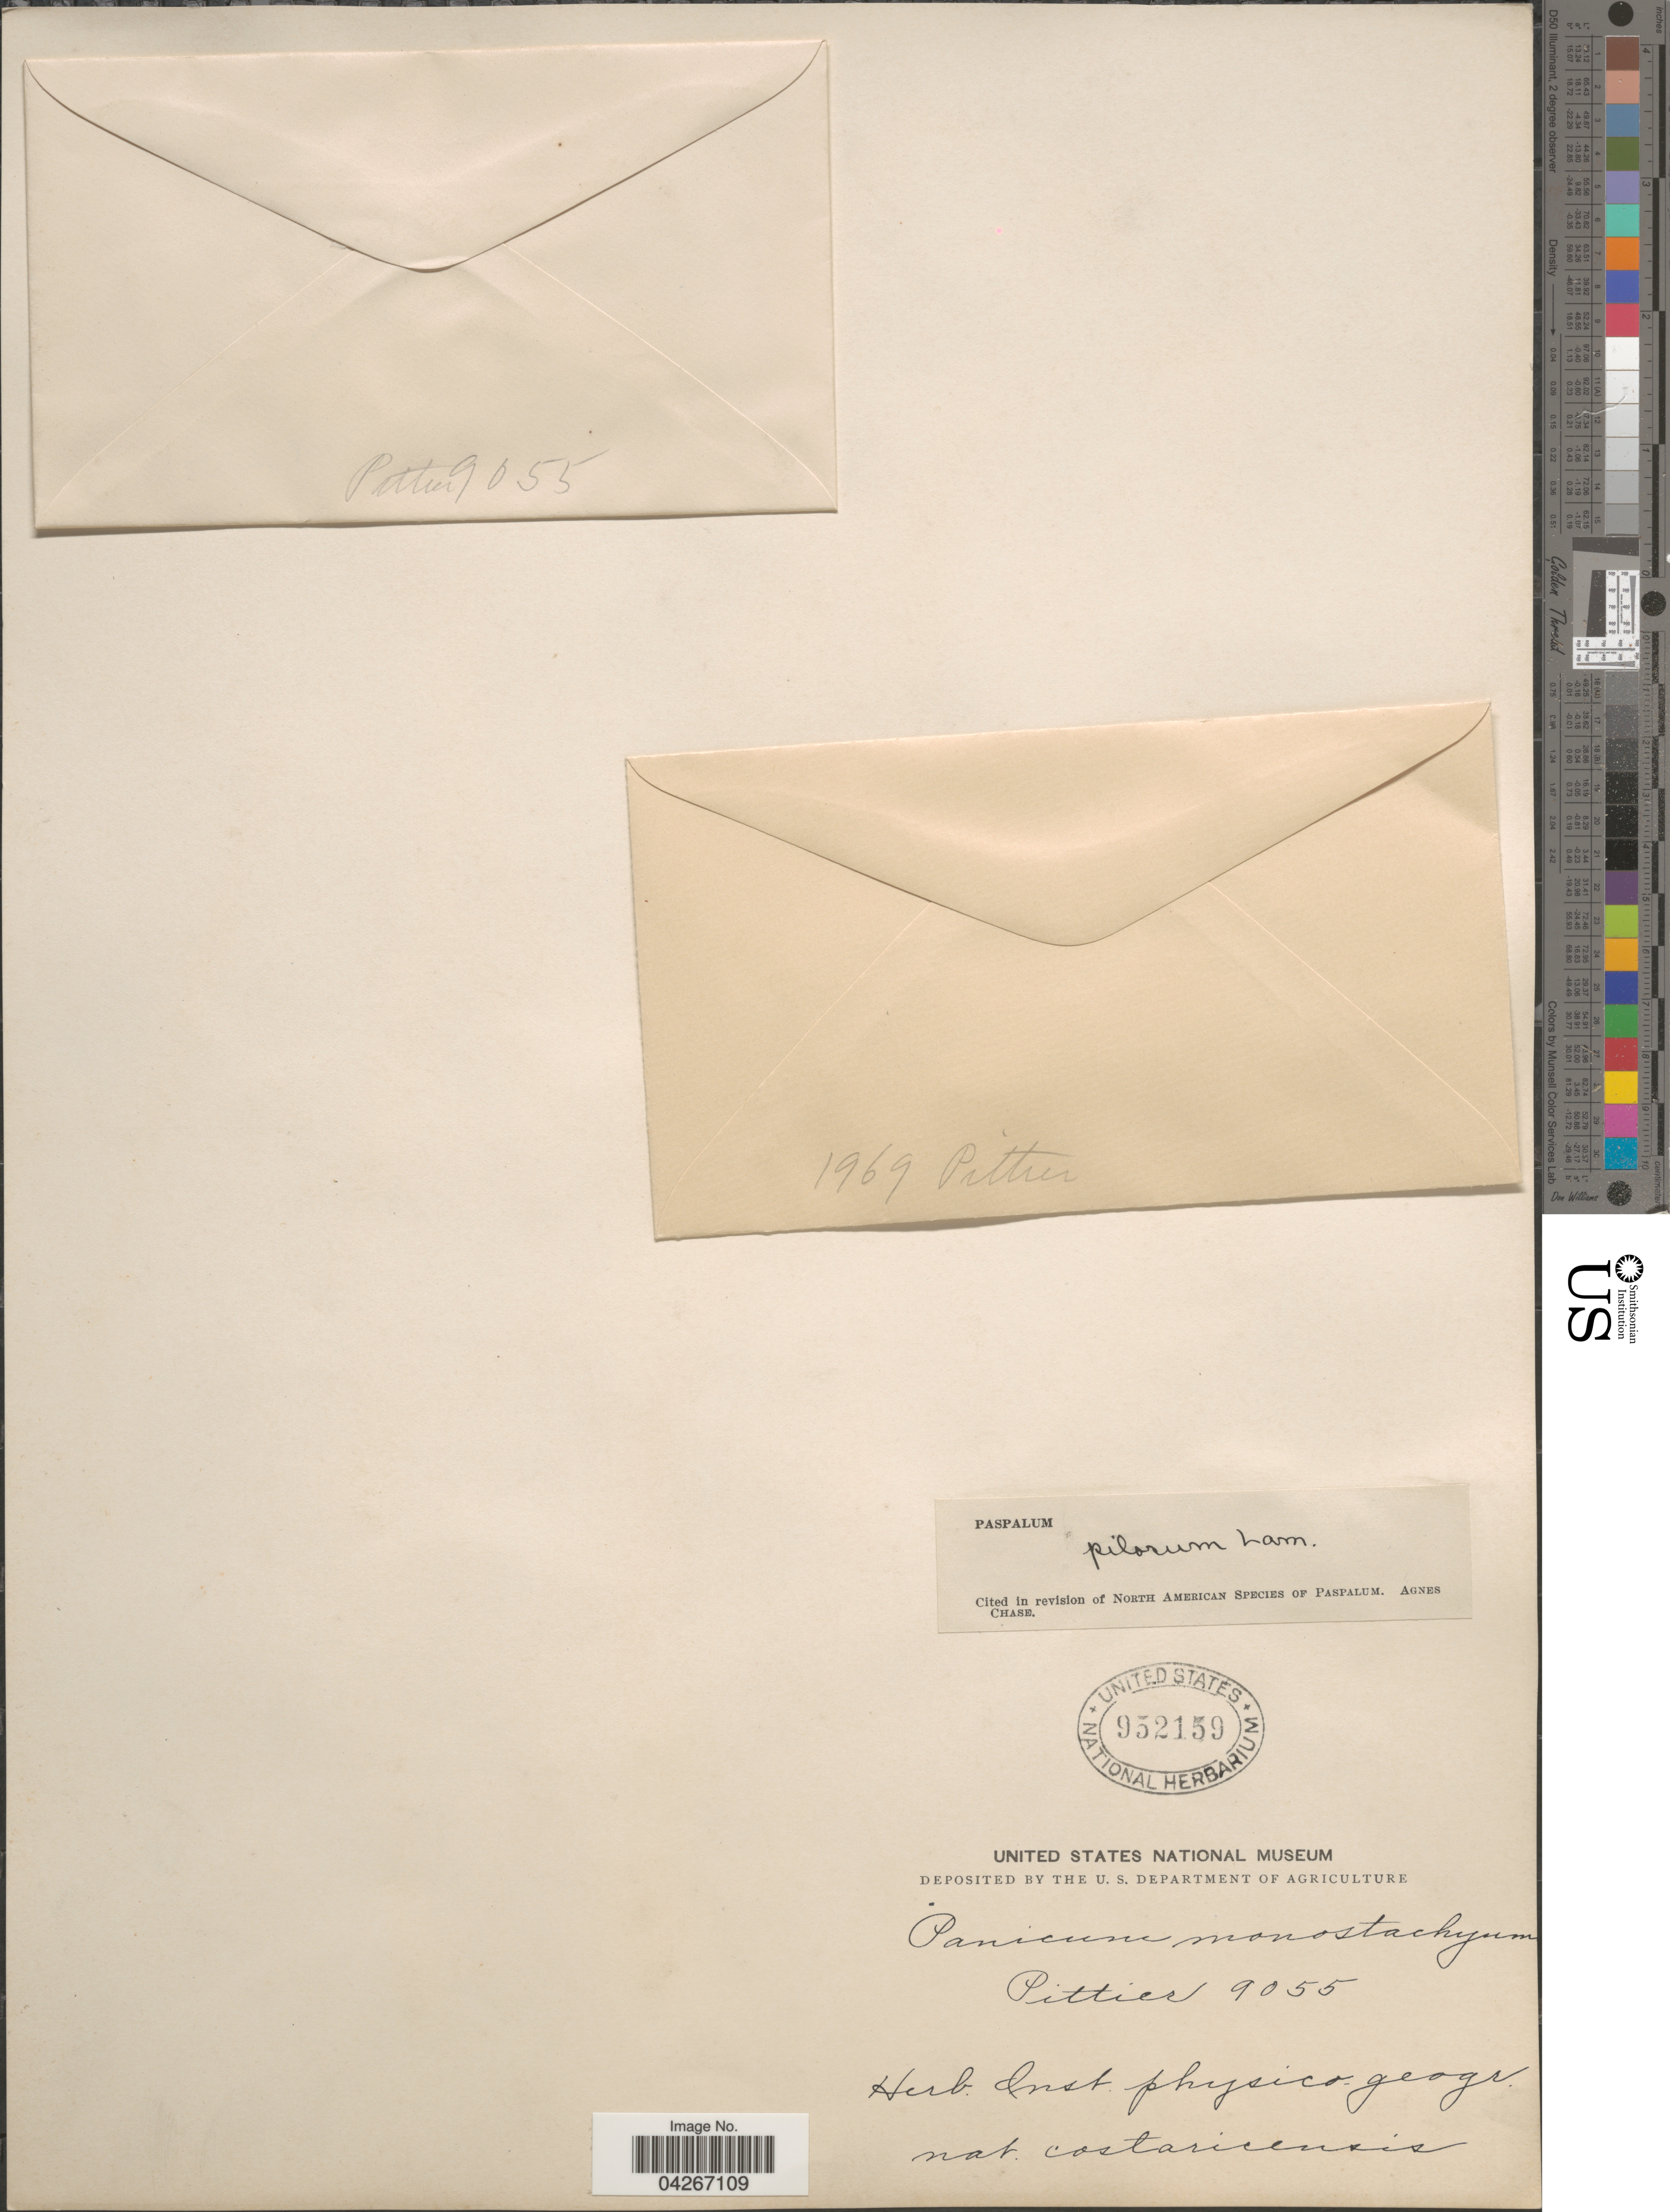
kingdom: Plantae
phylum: Tracheophyta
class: Liliopsida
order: Poales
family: Poaceae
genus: Paspalum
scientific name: Paspalum pilosum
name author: Lam.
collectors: Pittier, --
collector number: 9055/1969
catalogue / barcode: US 952159